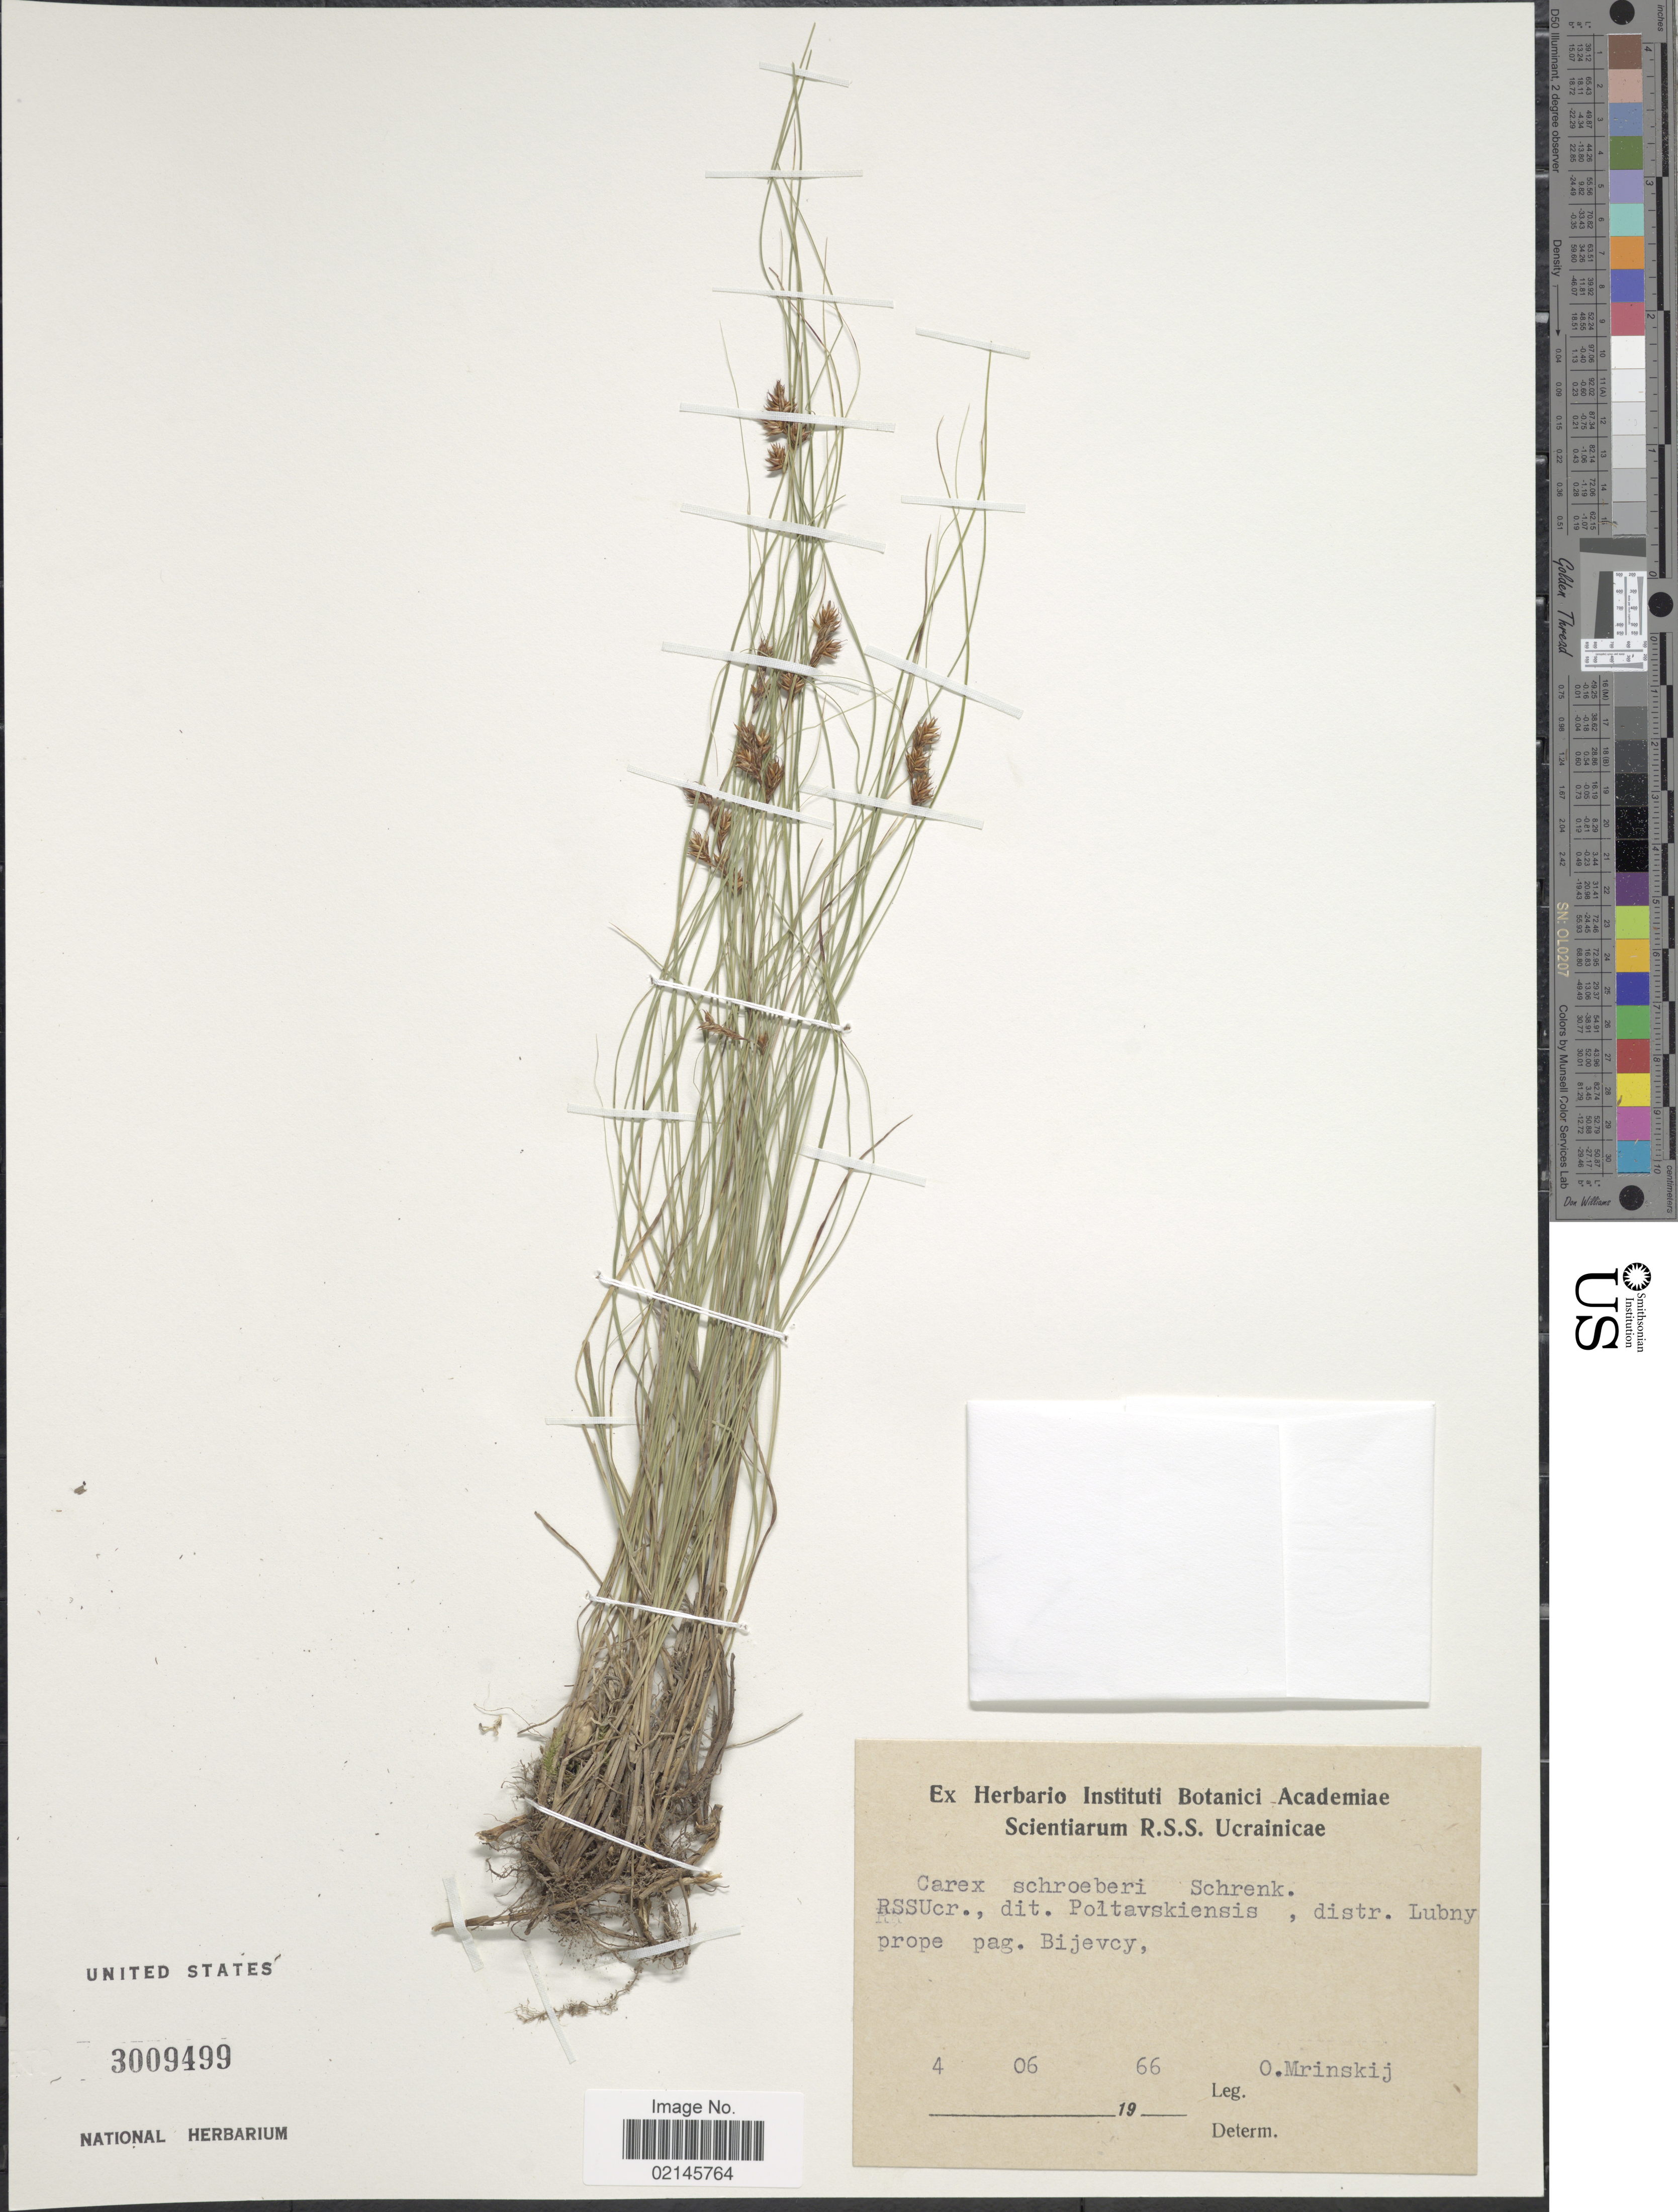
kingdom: Plantae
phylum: Tracheophyta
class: Liliopsida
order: Poales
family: Cyperaceae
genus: Carex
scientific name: Carex praecox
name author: Schreb.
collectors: O. Mrinskij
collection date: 1966-06-04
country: Ukraine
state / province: Poltava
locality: RSSUcr. dit. Poltavaskiensis , distr. Lubny prope pag. Bijevcy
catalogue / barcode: US 3009499